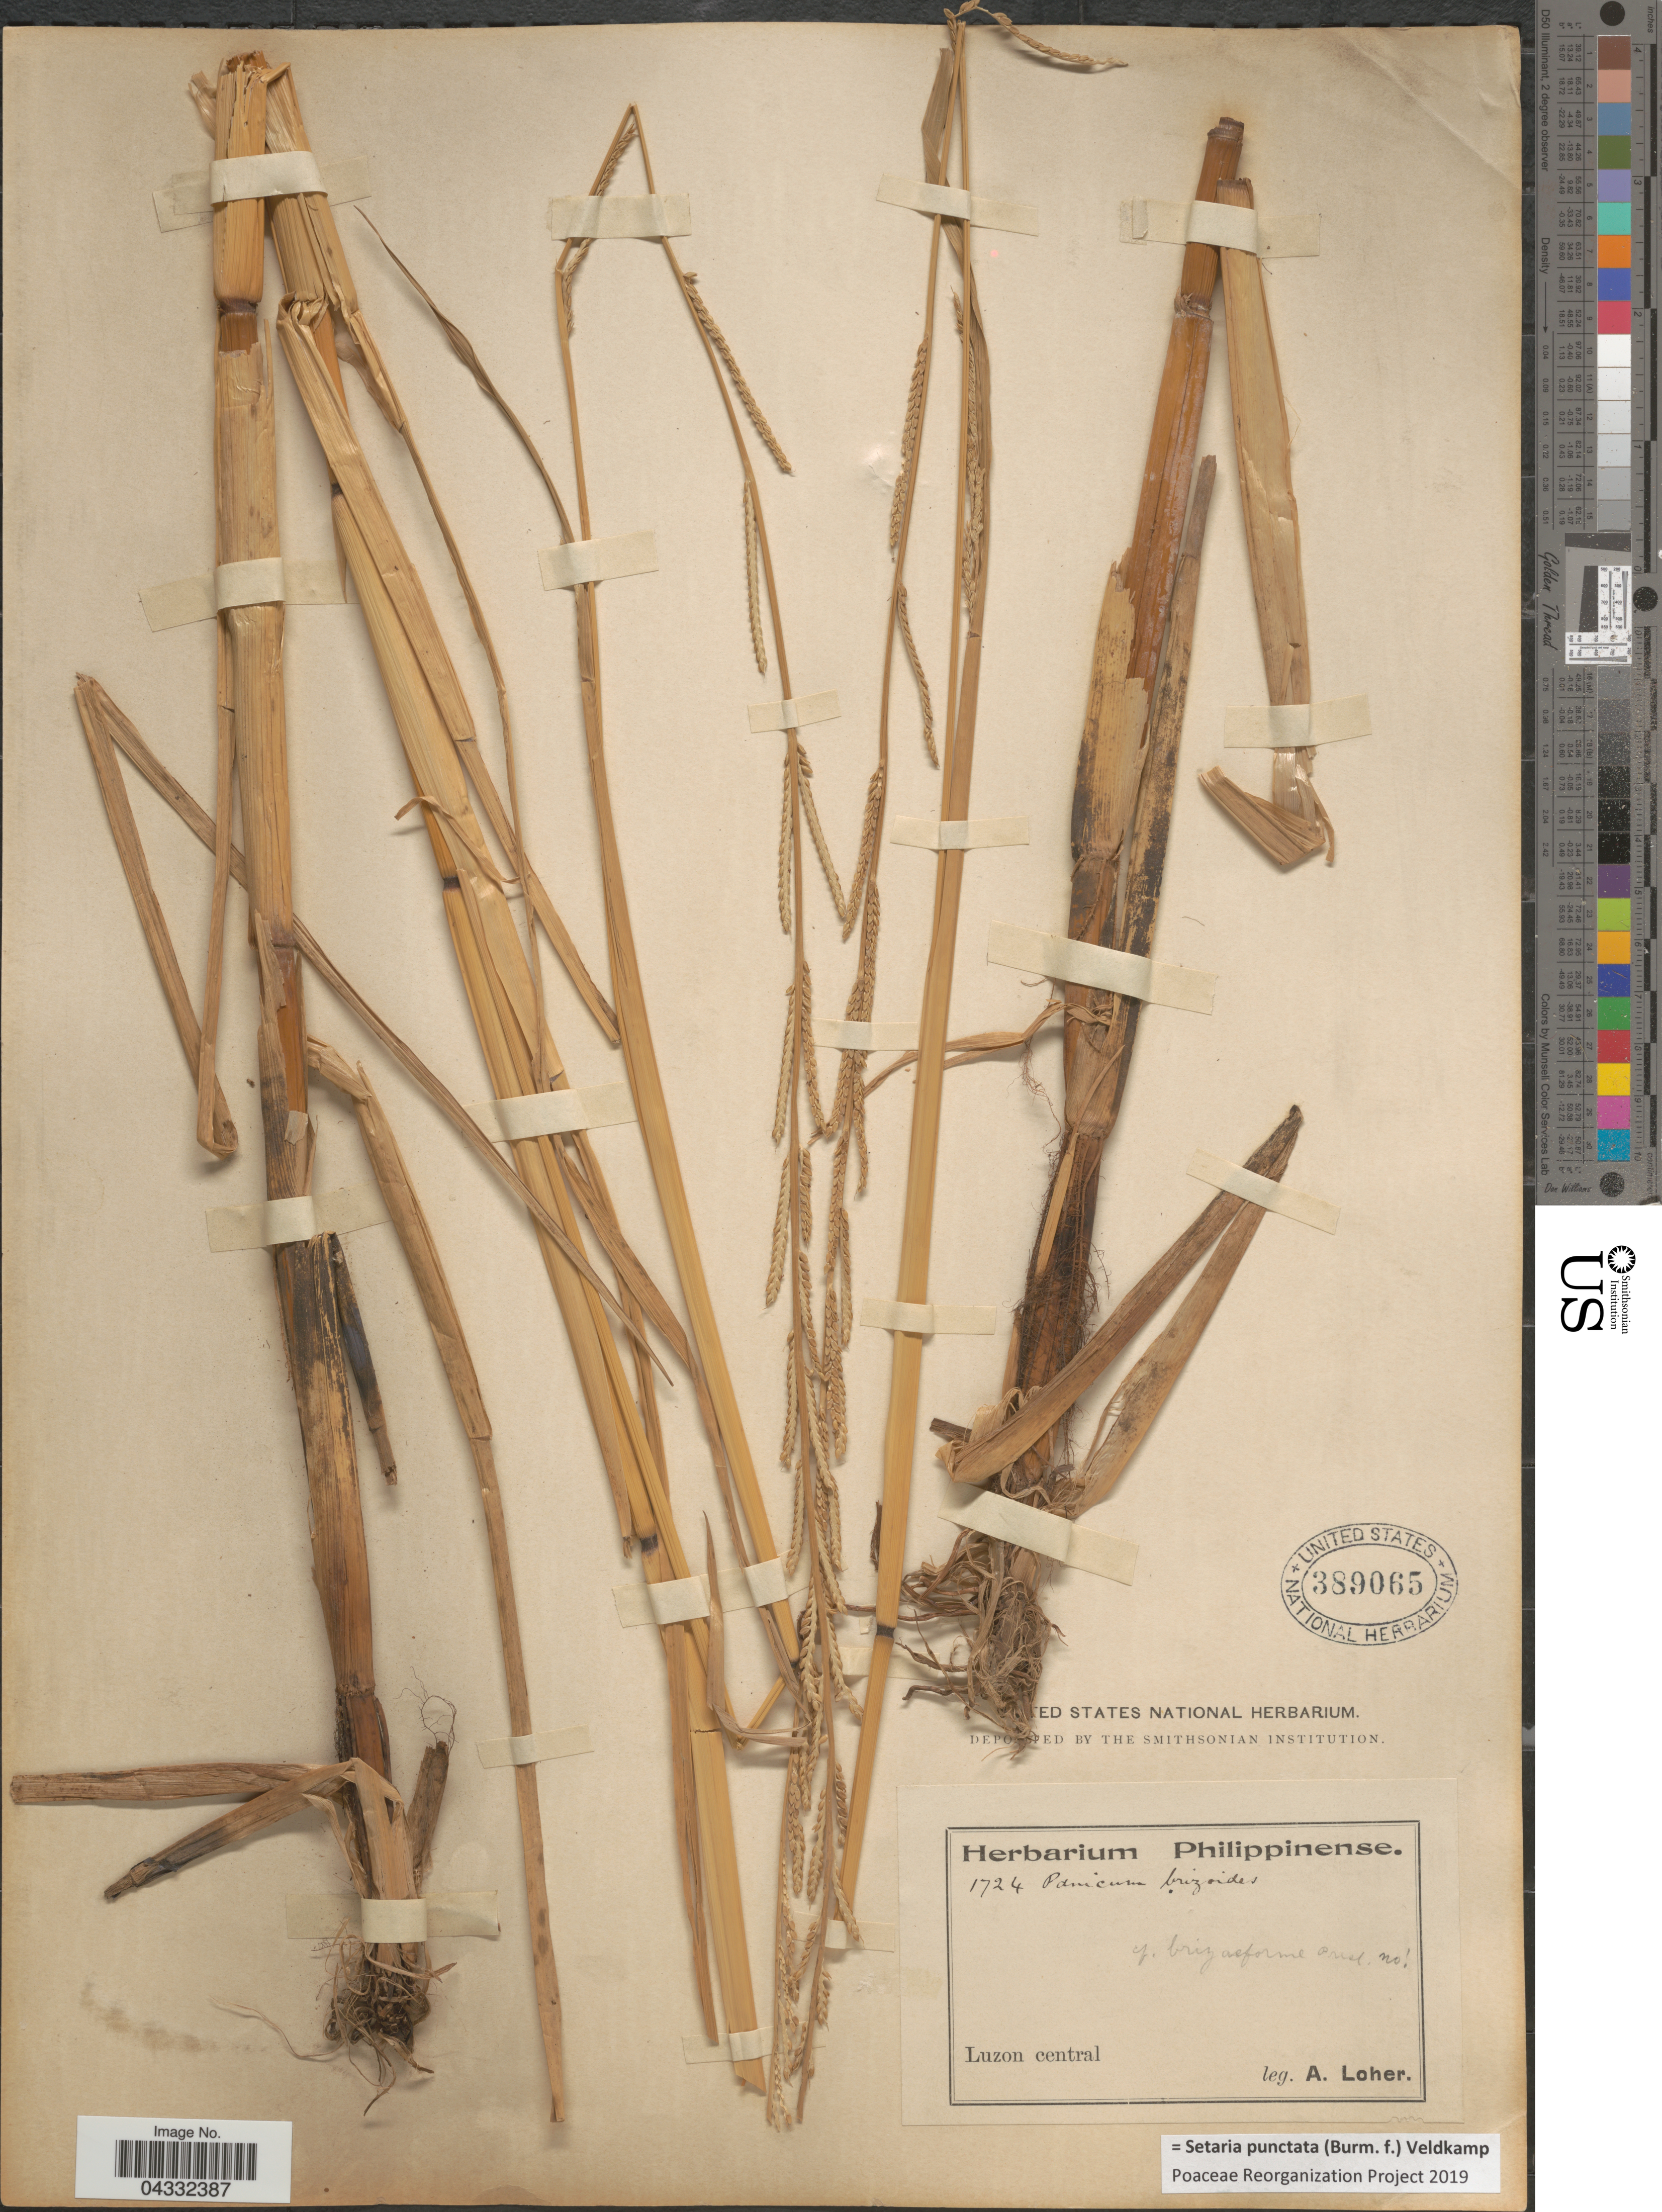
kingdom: Plantae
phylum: Tracheophyta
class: Liliopsida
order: Poales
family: Poaceae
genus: Setaria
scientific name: Setaria punctata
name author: (Burm. f.) Veldkamp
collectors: A. Loher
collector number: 1724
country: Philippines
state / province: Central Luzon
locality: Luzon central.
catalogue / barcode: US 389065